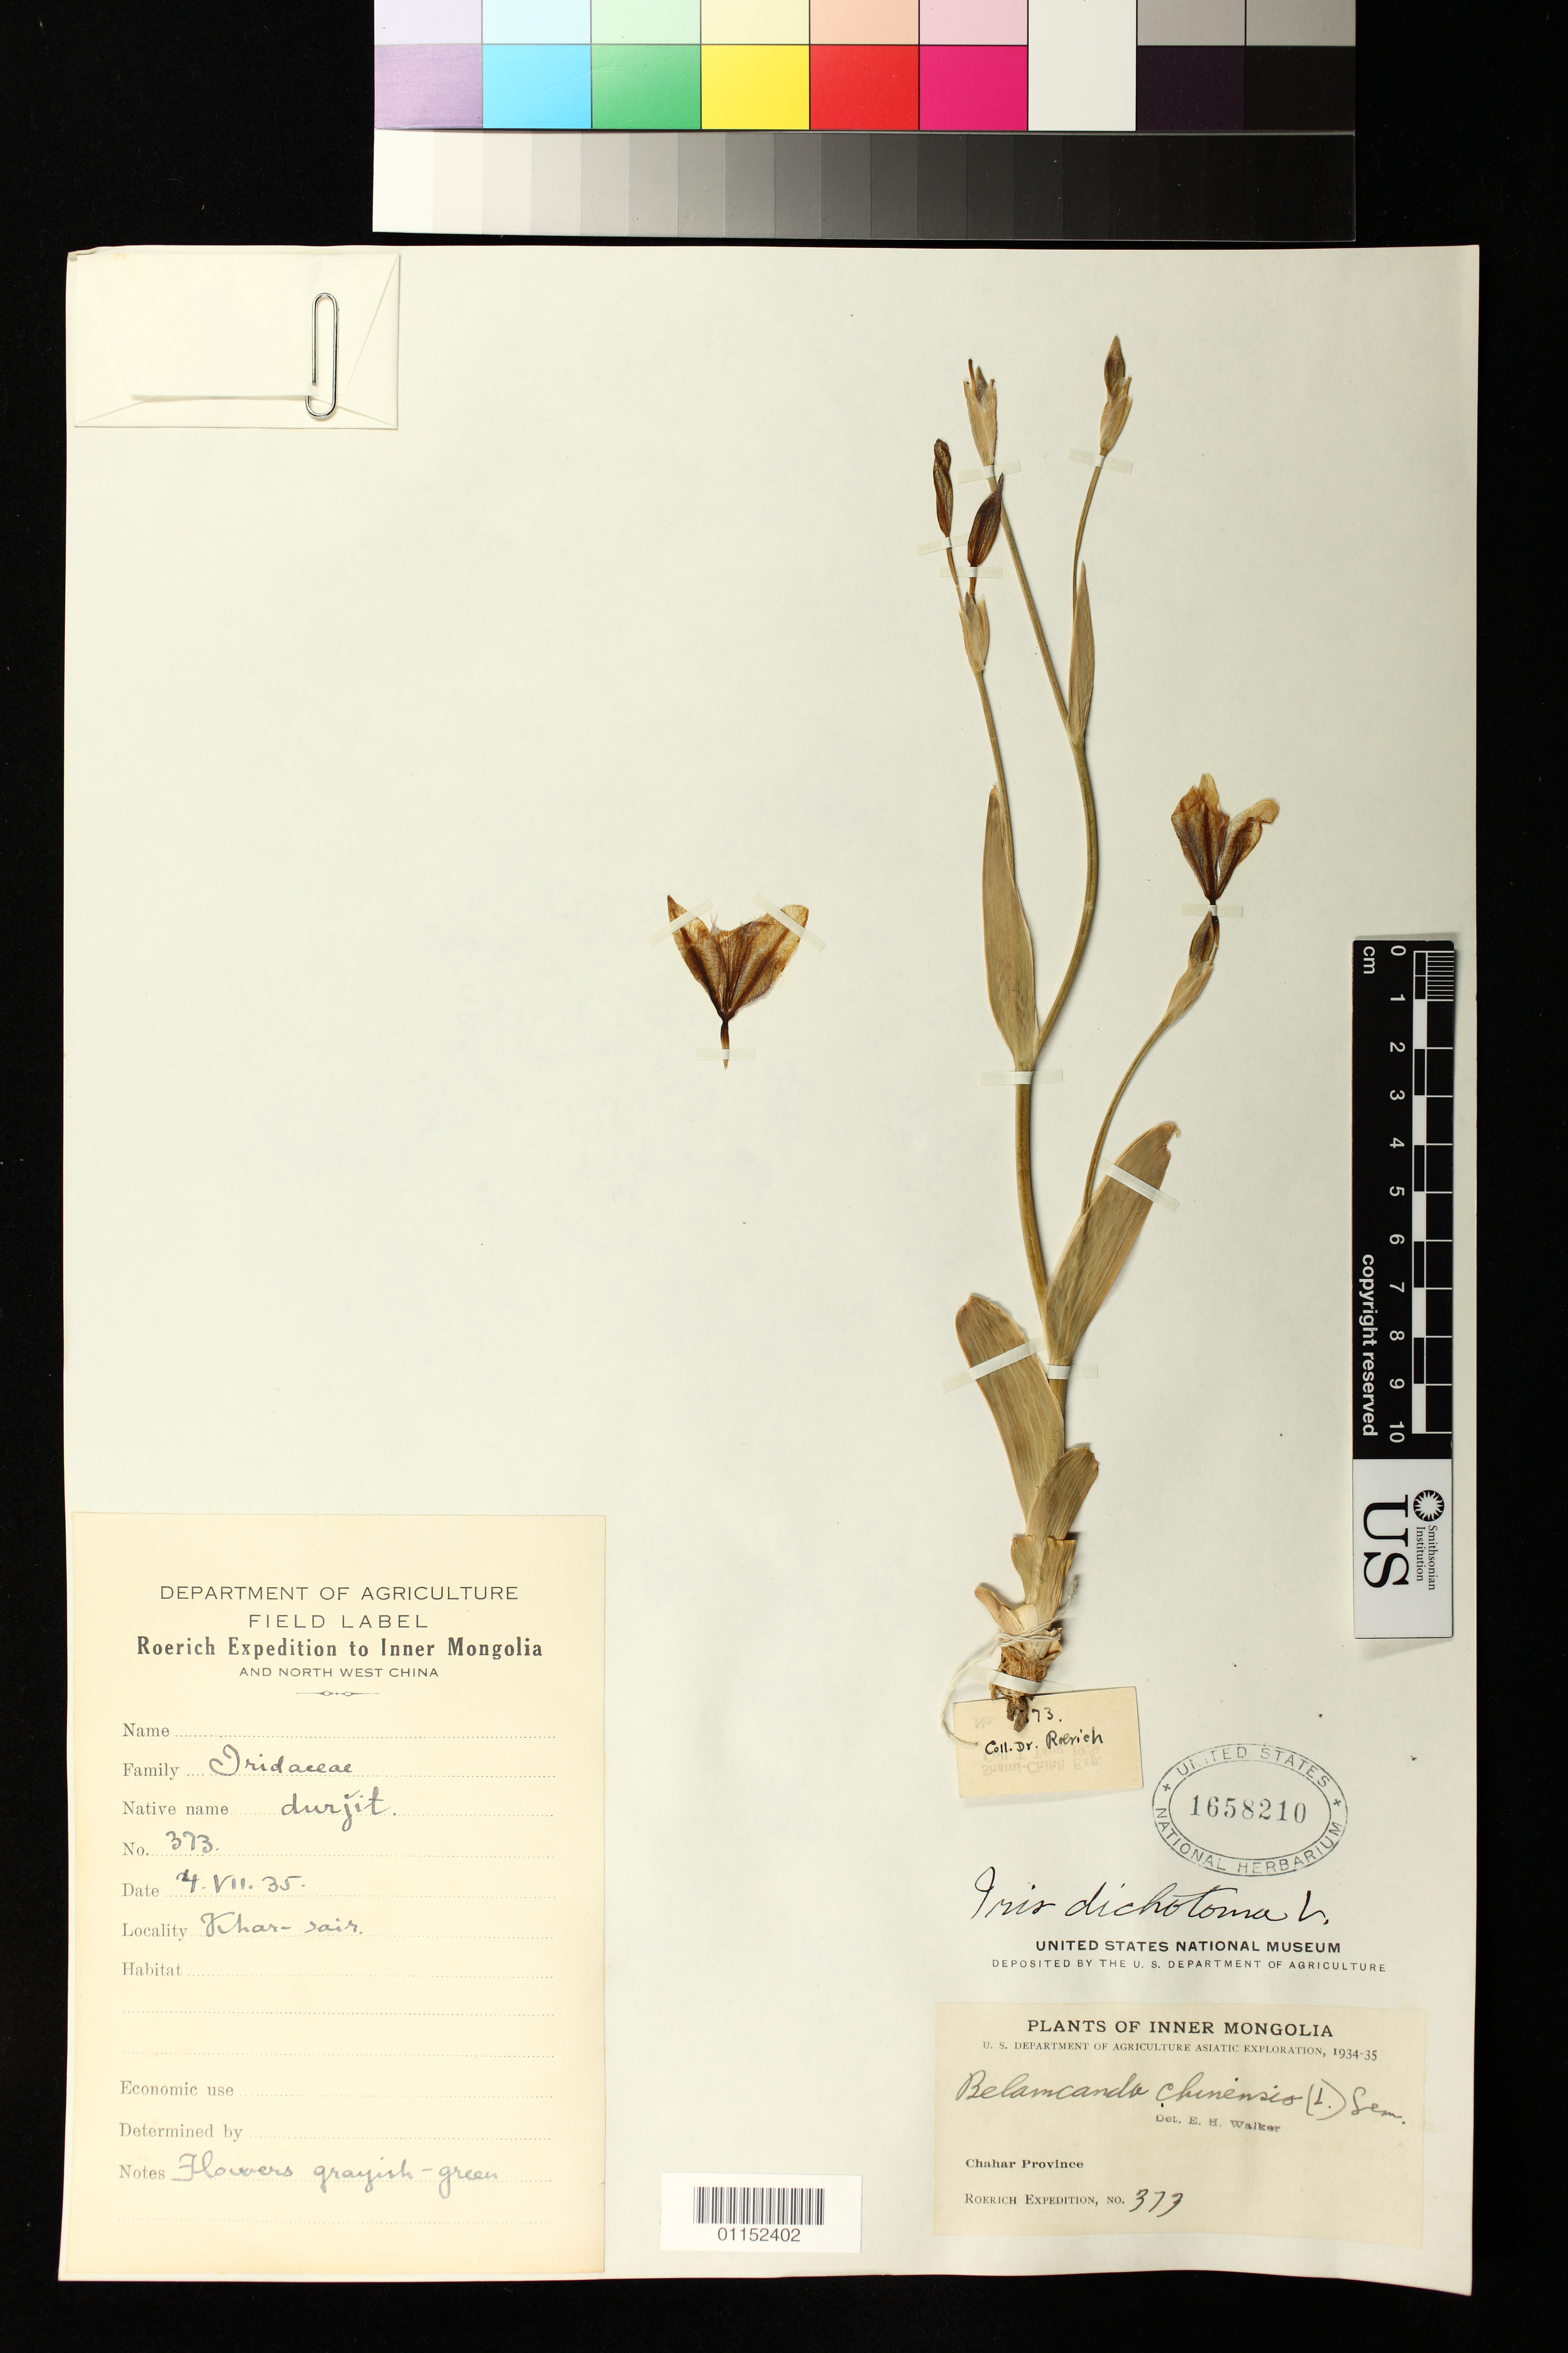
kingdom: Plantae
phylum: Tracheophyta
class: Liliopsida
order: Asparagales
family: Iridaceae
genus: Iris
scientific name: Iris dichotoma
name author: Pall.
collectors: Y. L. Keng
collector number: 373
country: China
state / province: Nei Monggol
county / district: Chahar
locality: *har-sair Illedgible.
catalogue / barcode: US 1658210